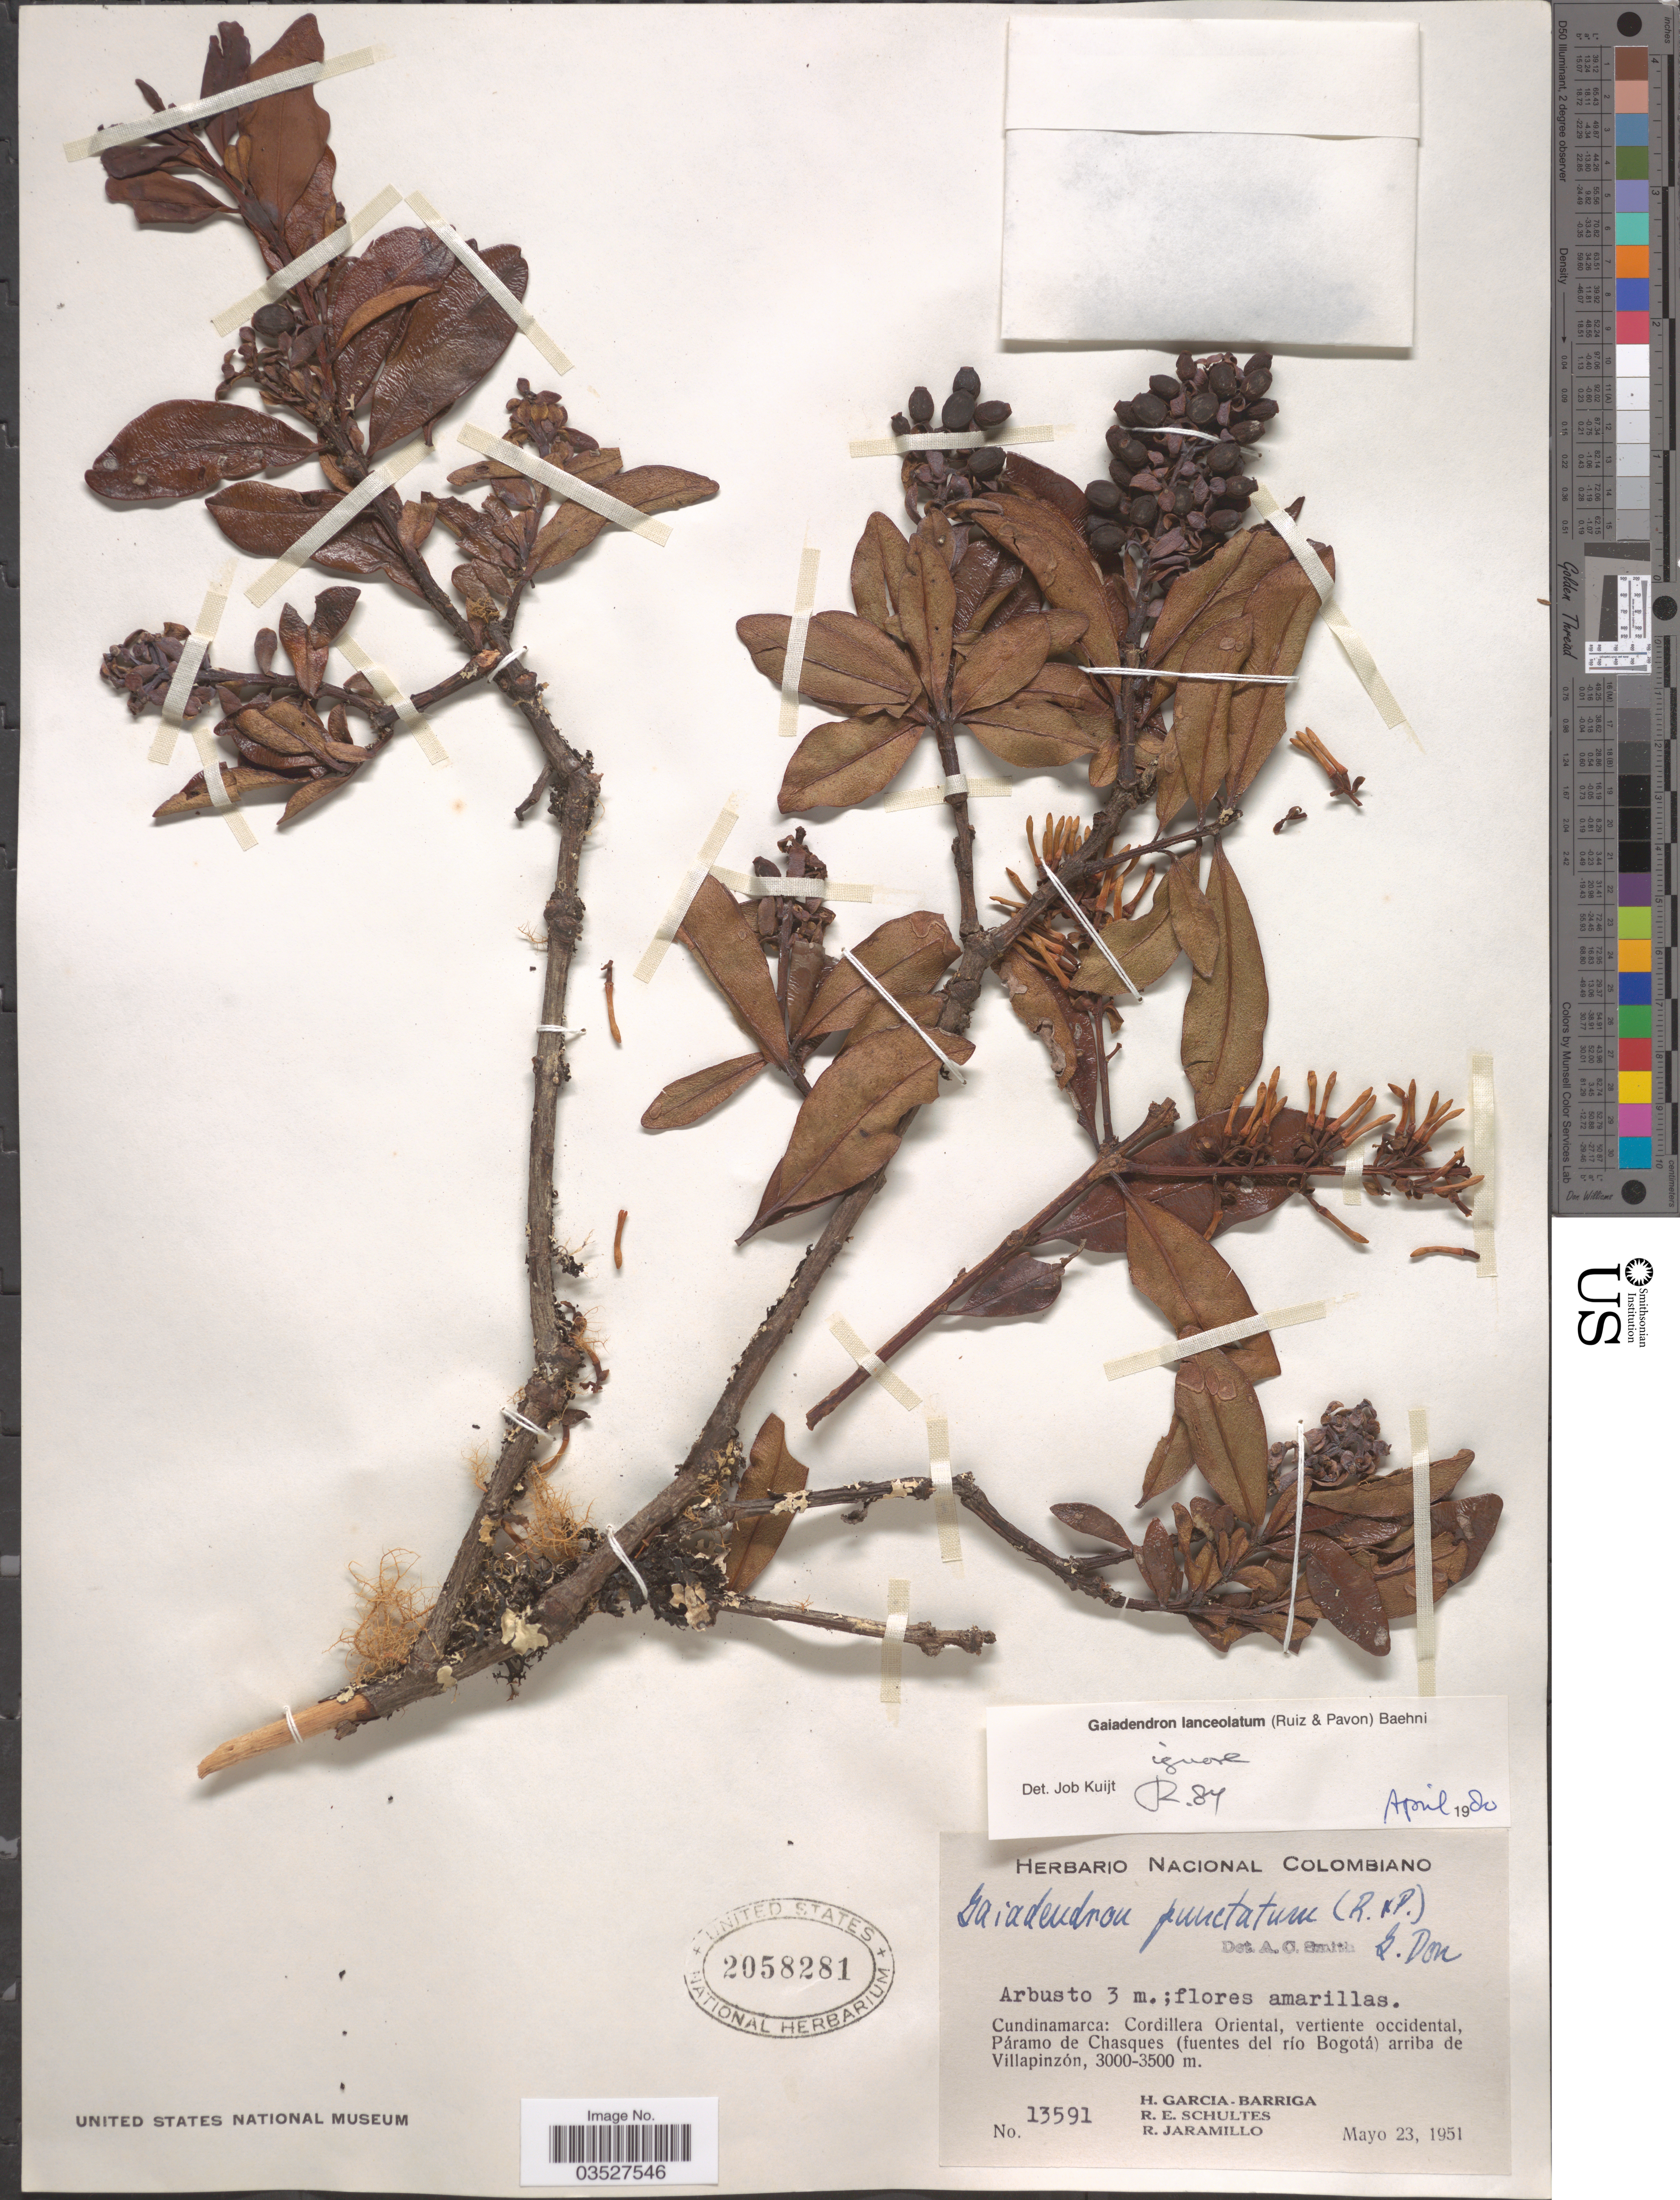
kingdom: Plantae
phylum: Tracheophyta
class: Magnoliopsida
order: Santalales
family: Loranthaceae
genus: Gaiadendron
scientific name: Gaiadendron punctatum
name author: (Ruiz & Pav.) G. Don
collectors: H. García Barriga, R. E. Schultes & R. Jaramillo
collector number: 13591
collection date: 1951-05-23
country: Colombia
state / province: Cundinamarca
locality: Cordillera Oriental, vertiente occidental, Páramo de Chasques (fuentes del río Bogotá) arriba de Villapinzón.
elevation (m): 3000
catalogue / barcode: US 2058281